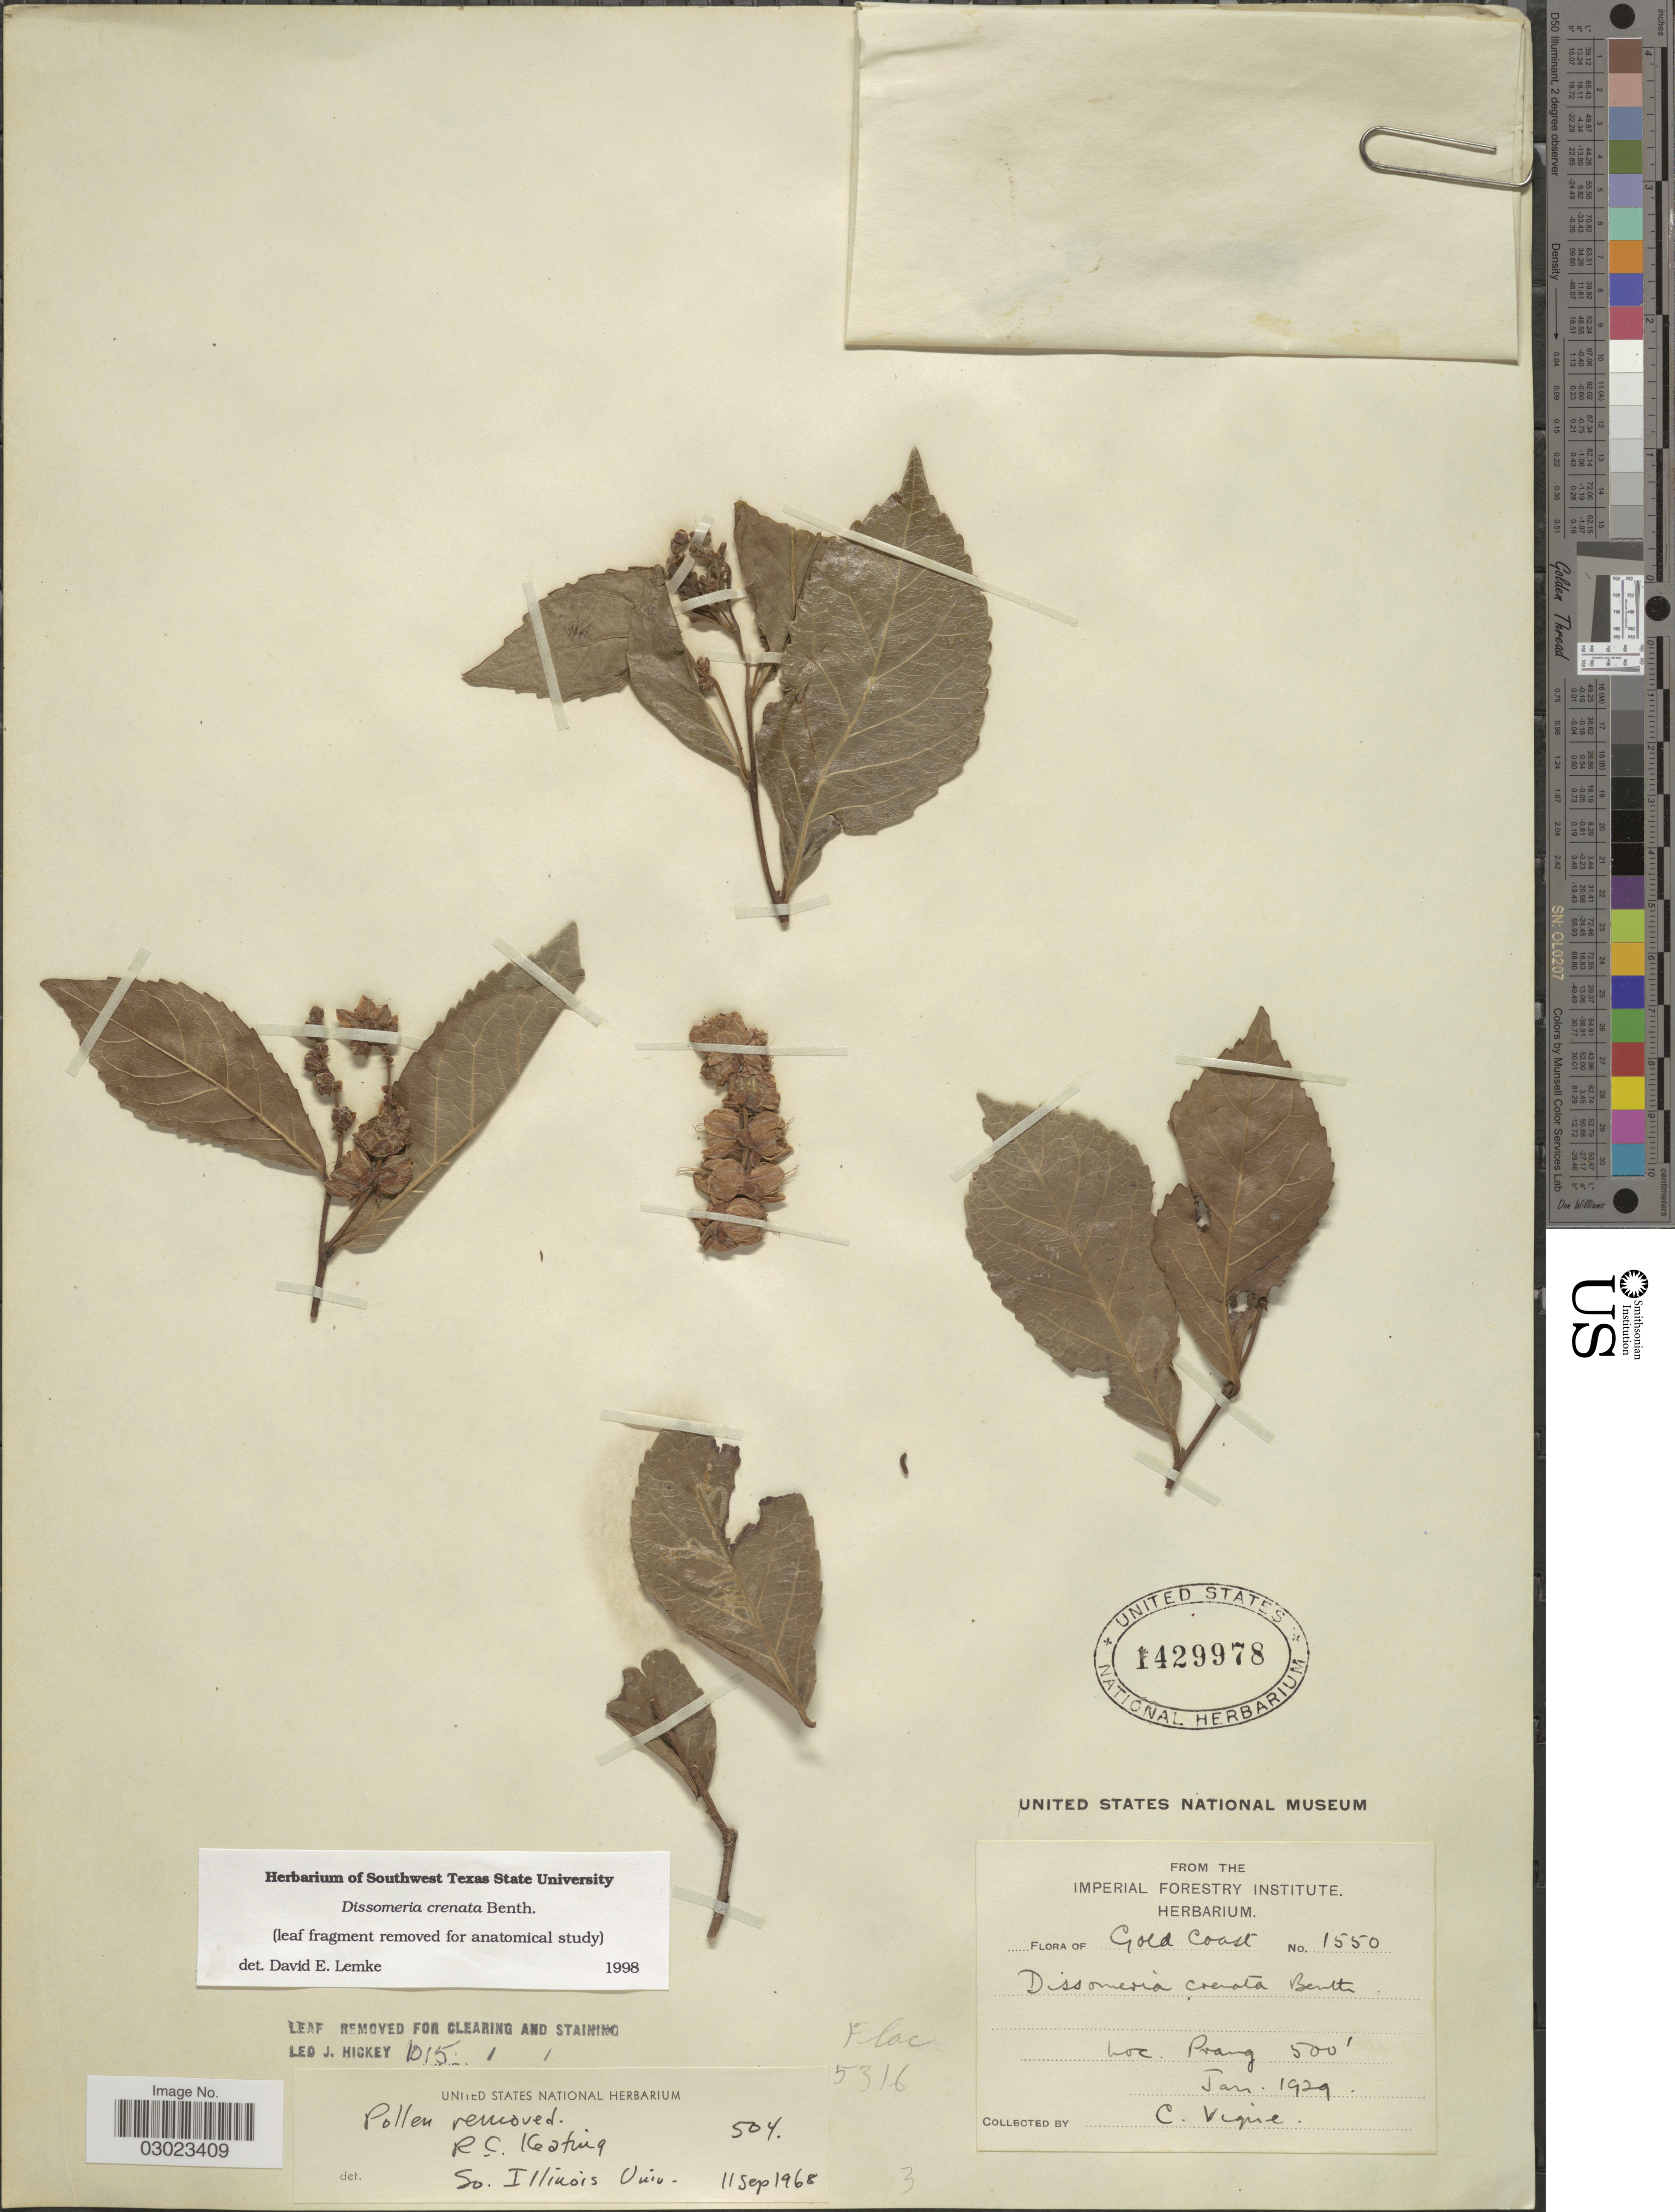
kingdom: Plantae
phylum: Tracheophyta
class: Magnoliopsida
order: Malpighiales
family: Salicaceae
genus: Dissomeria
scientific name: Dissomeria crenata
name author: Hook. f. ex Benth.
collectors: C. Vigne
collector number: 1550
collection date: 1929-01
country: Ghana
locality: Gold Coast, Prang.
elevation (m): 152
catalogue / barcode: US 1429978